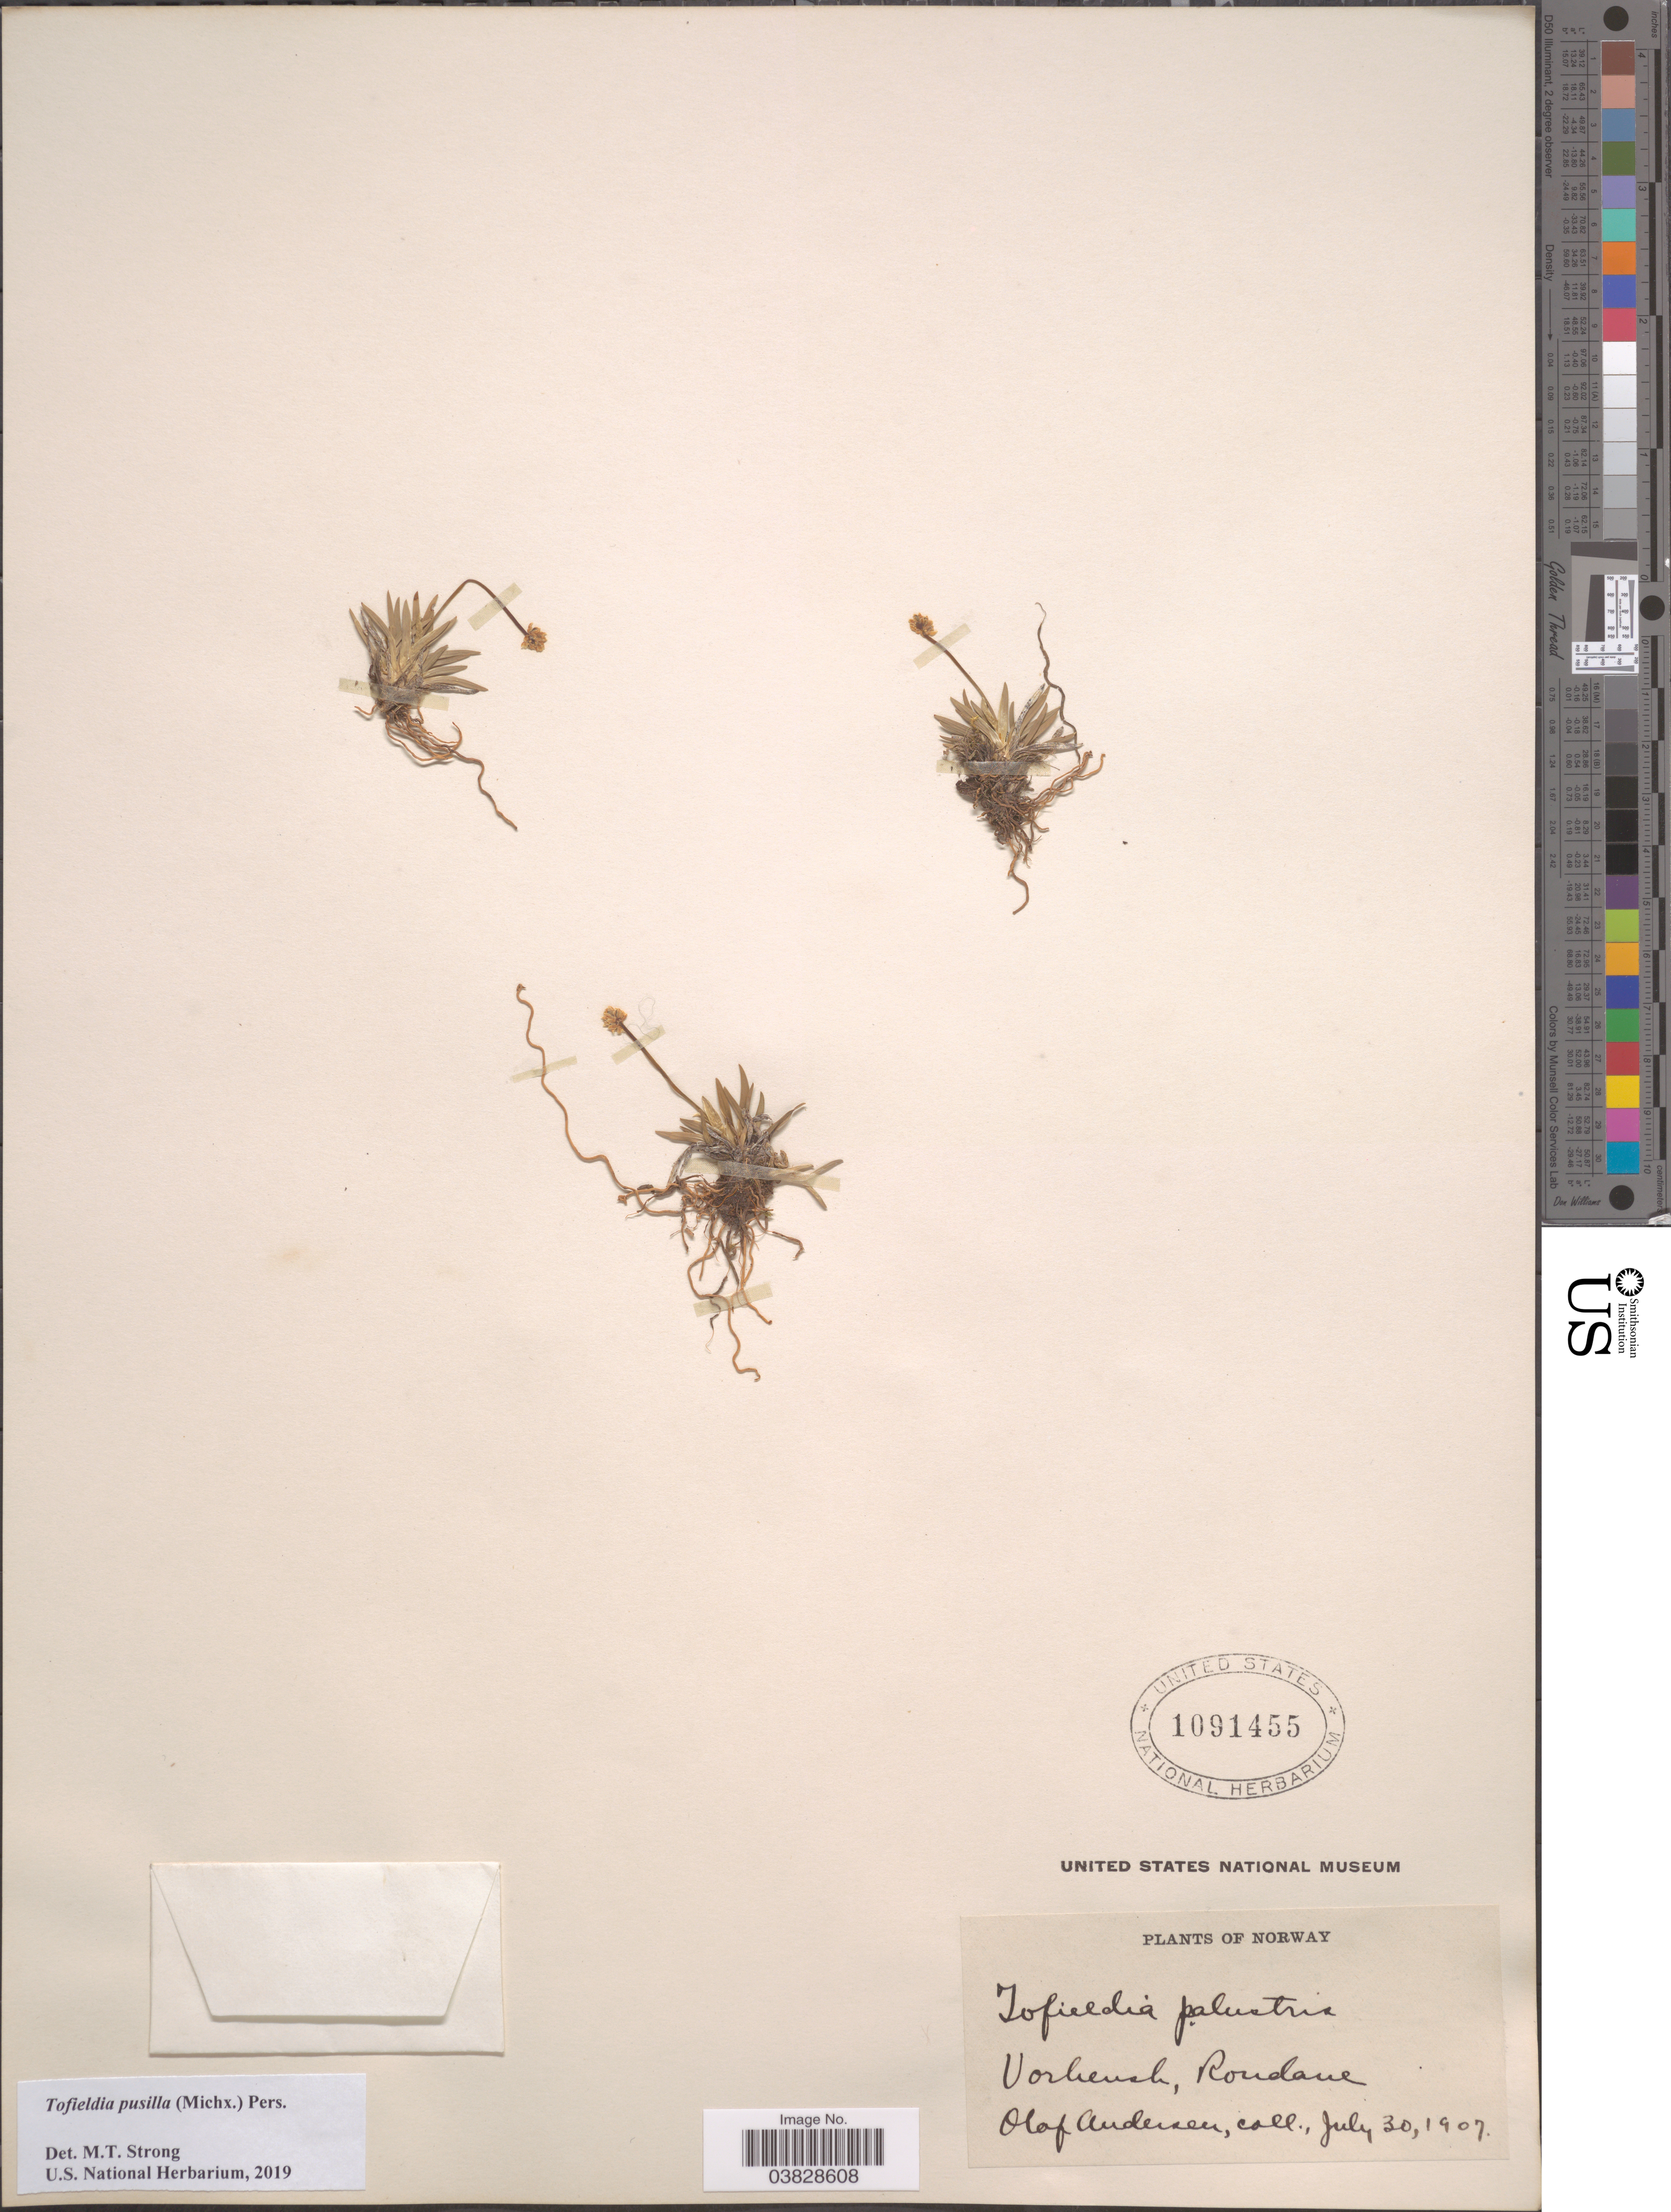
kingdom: Plantae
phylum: Tracheophyta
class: Liliopsida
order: Alismatales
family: Tofieldiaceae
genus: Tofieldia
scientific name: Tofieldia pusilla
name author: (Michx.) Pers.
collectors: O. Andersen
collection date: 1907-07-30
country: Norway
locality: Vorhensch [interpreted], Rondane.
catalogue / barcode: US 1091455